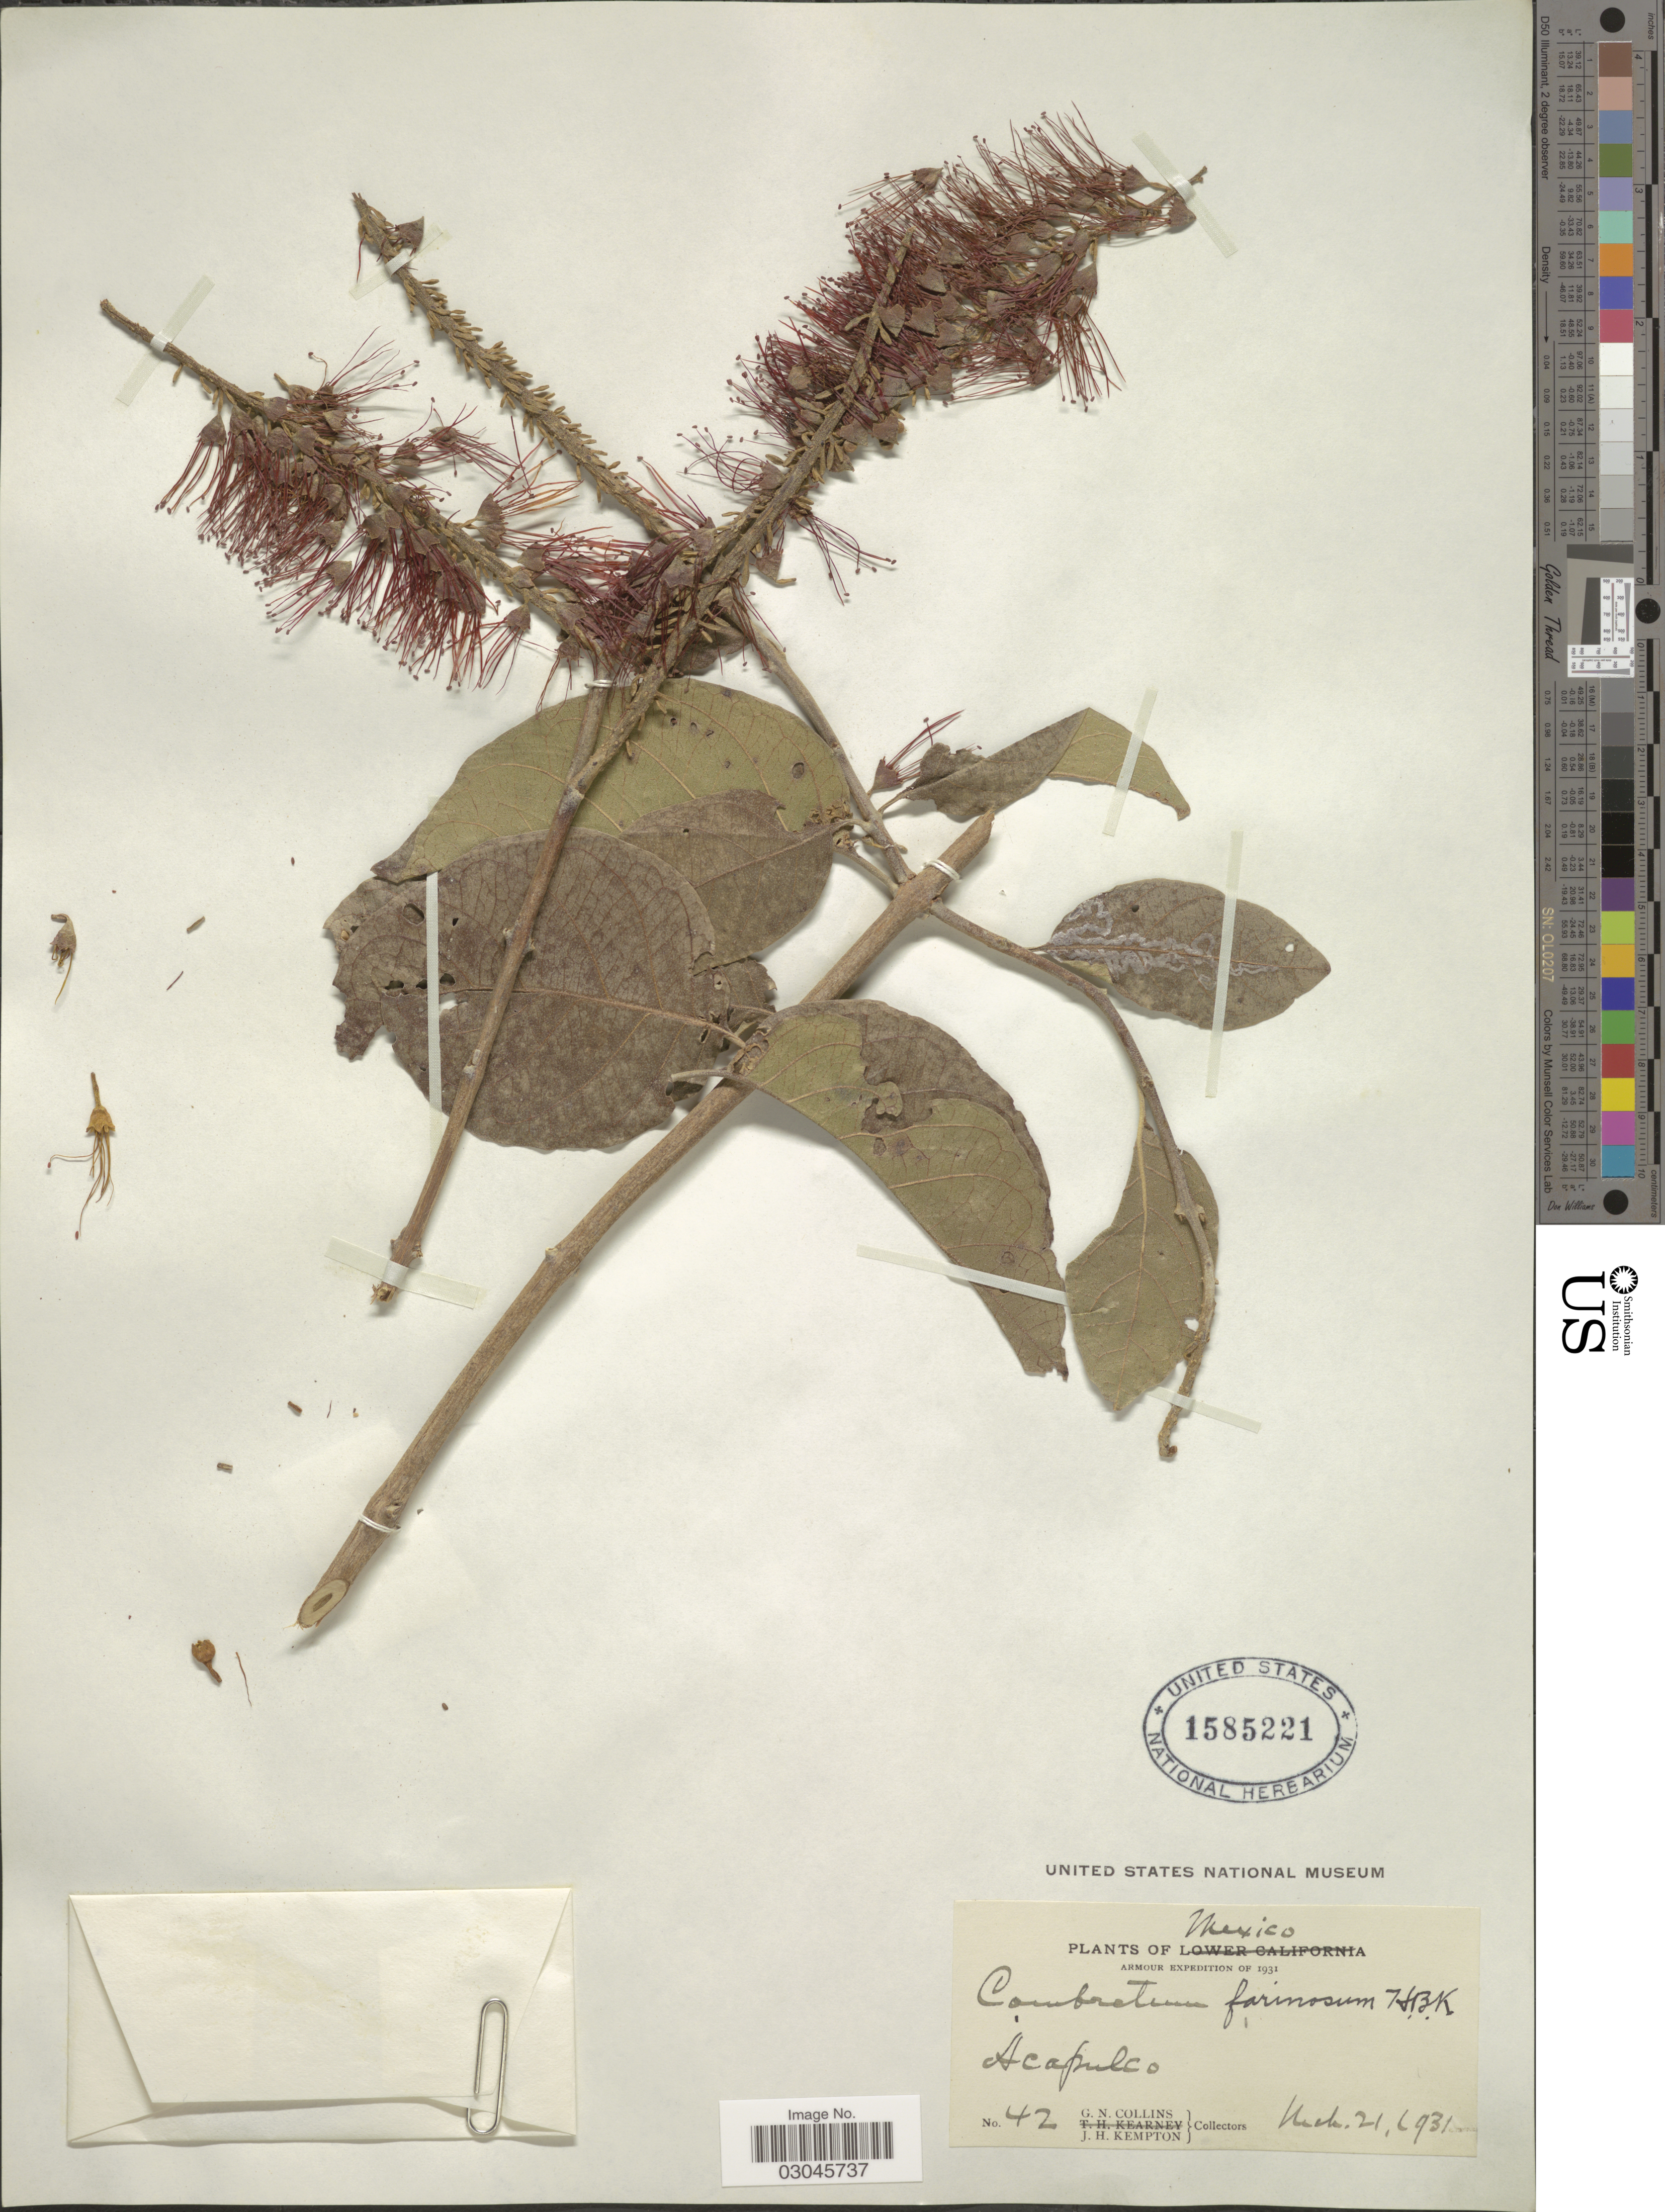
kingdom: Plantae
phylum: Tracheophyta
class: Magnoliopsida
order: Myrtales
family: Combretaceae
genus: Combretum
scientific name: Combretum fruticosum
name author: (Loefl.) Stuntz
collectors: G. Collins & J. H. Kempton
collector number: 42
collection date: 1931-03-21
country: Mexico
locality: Acapulco.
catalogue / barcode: US 1585221